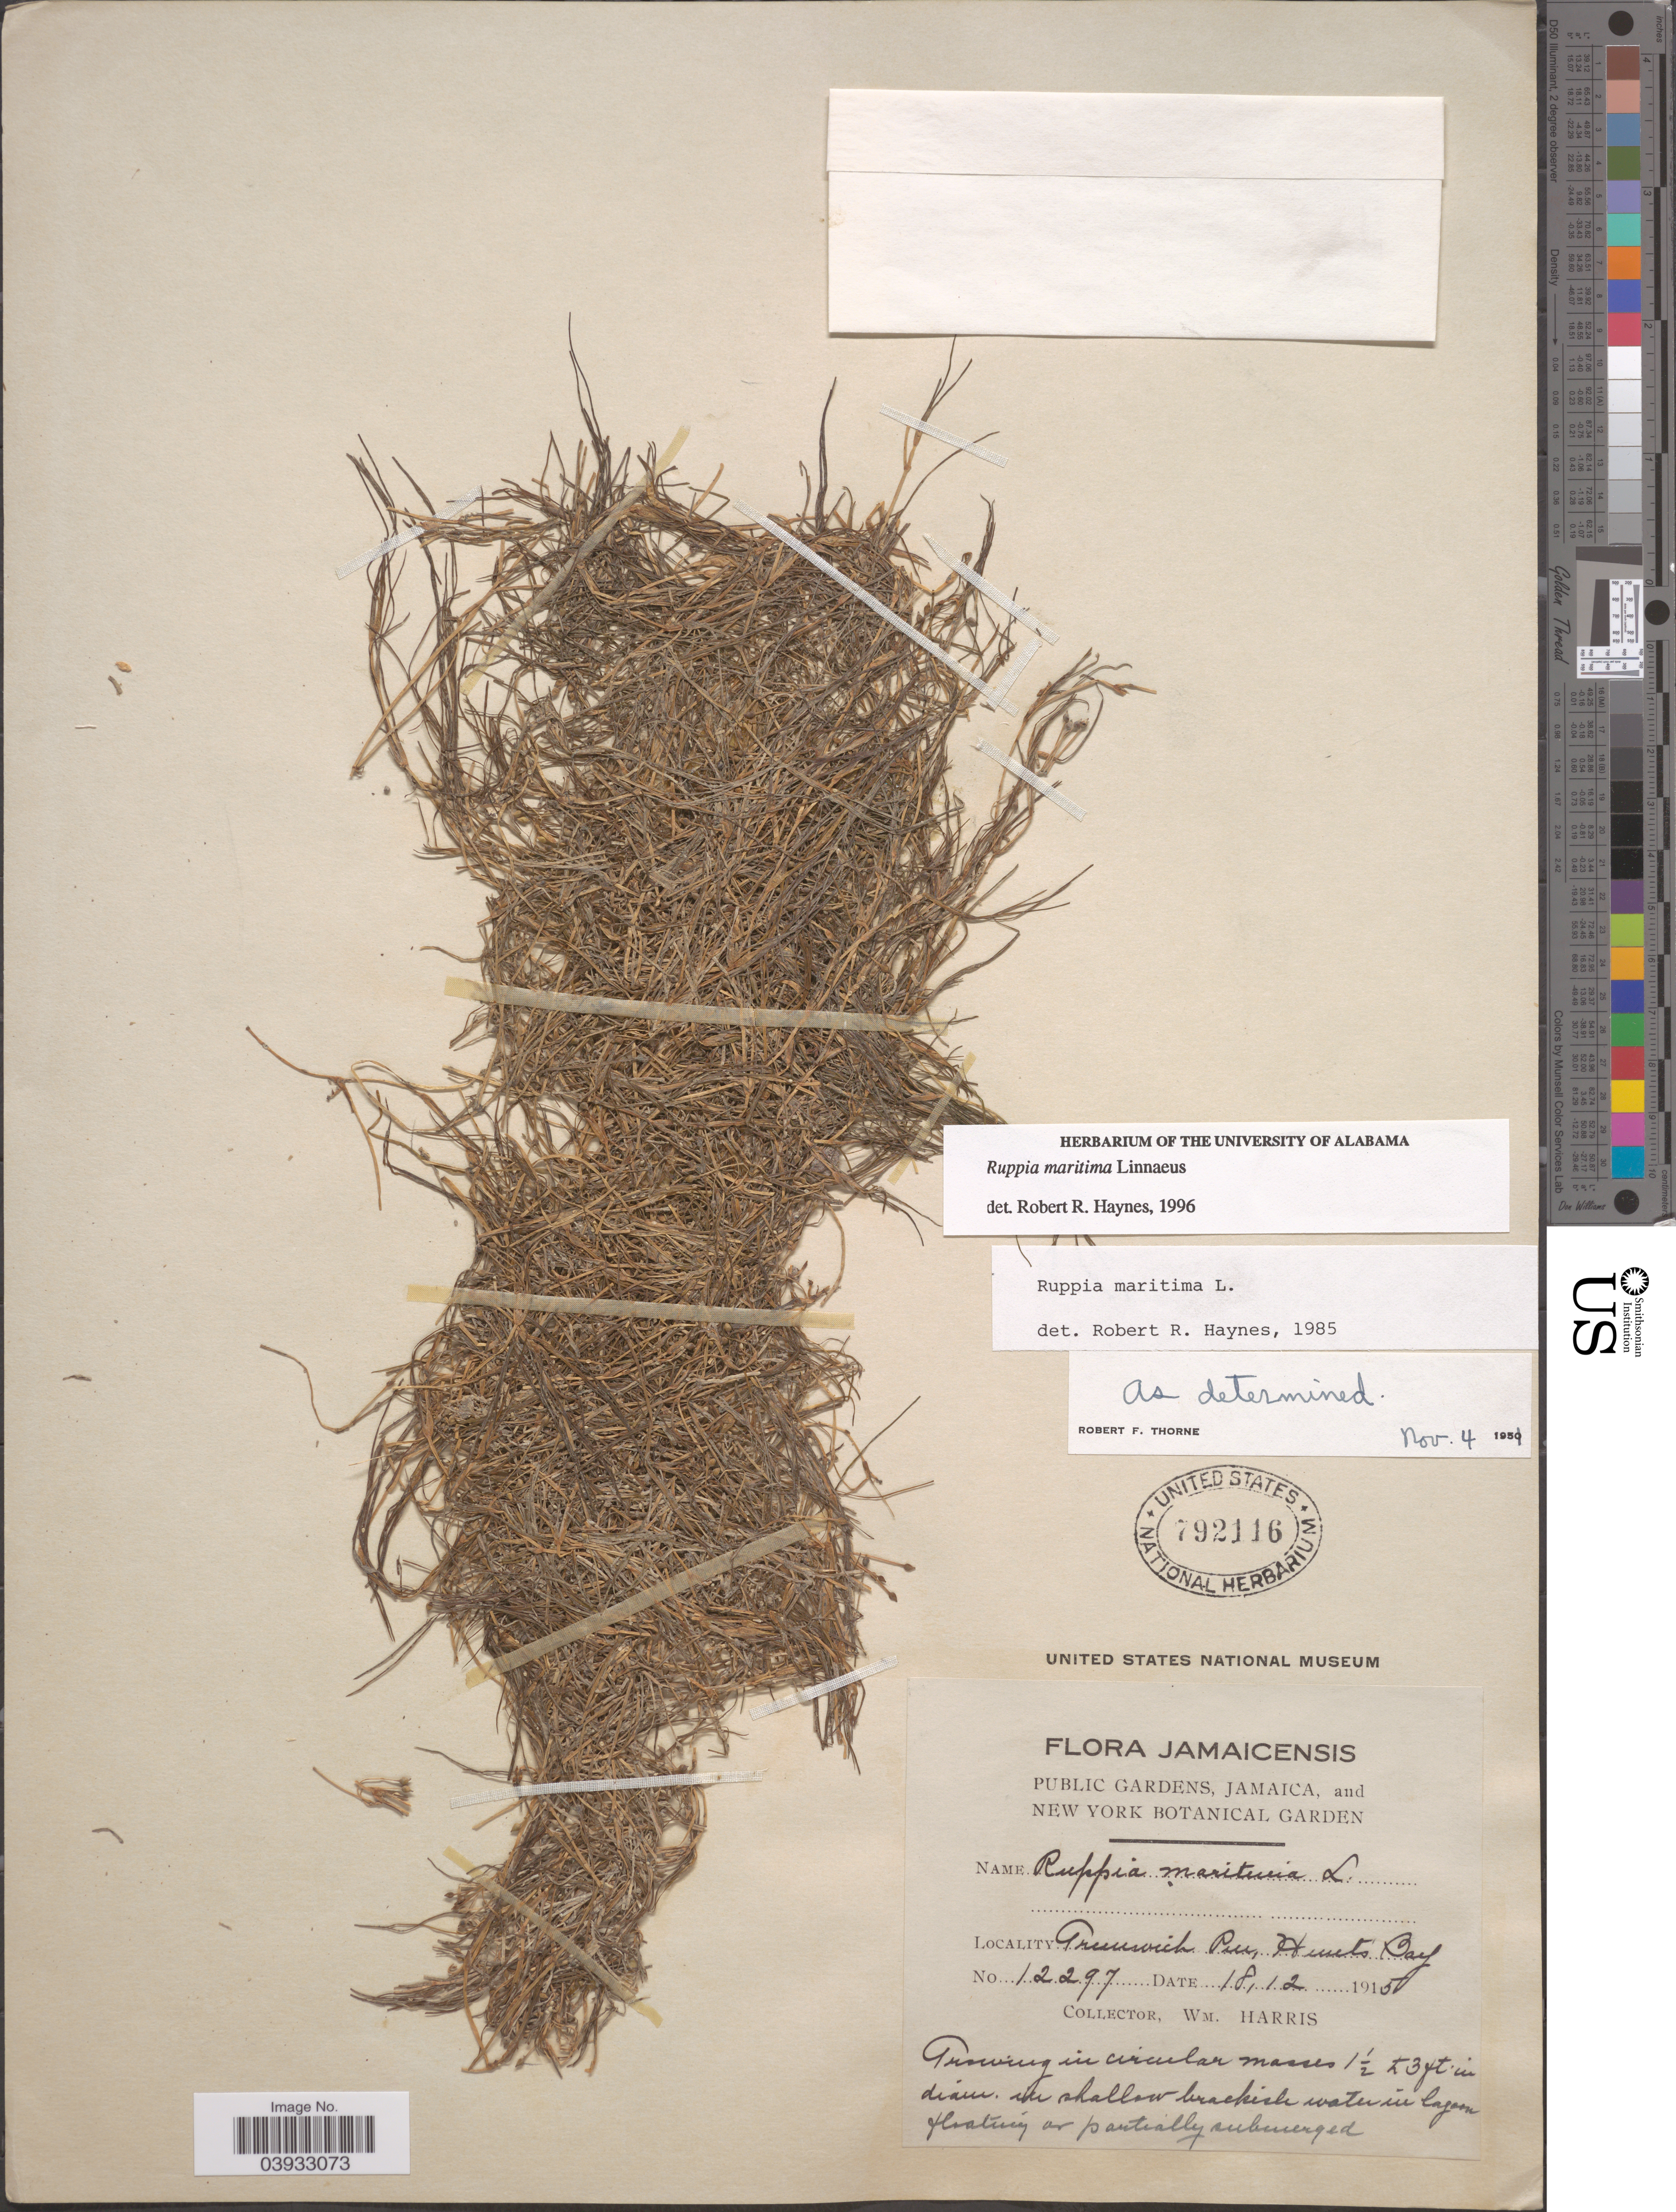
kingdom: Plantae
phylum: Tracheophyta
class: Liliopsida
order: Alismatales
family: Ruppiaceae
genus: Ruppia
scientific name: Ruppia maritima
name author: L.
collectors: W. H. Harris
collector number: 12297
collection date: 1915-12-18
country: Jamaica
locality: Greenwich Pen, Hunts Bay.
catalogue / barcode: US 792116